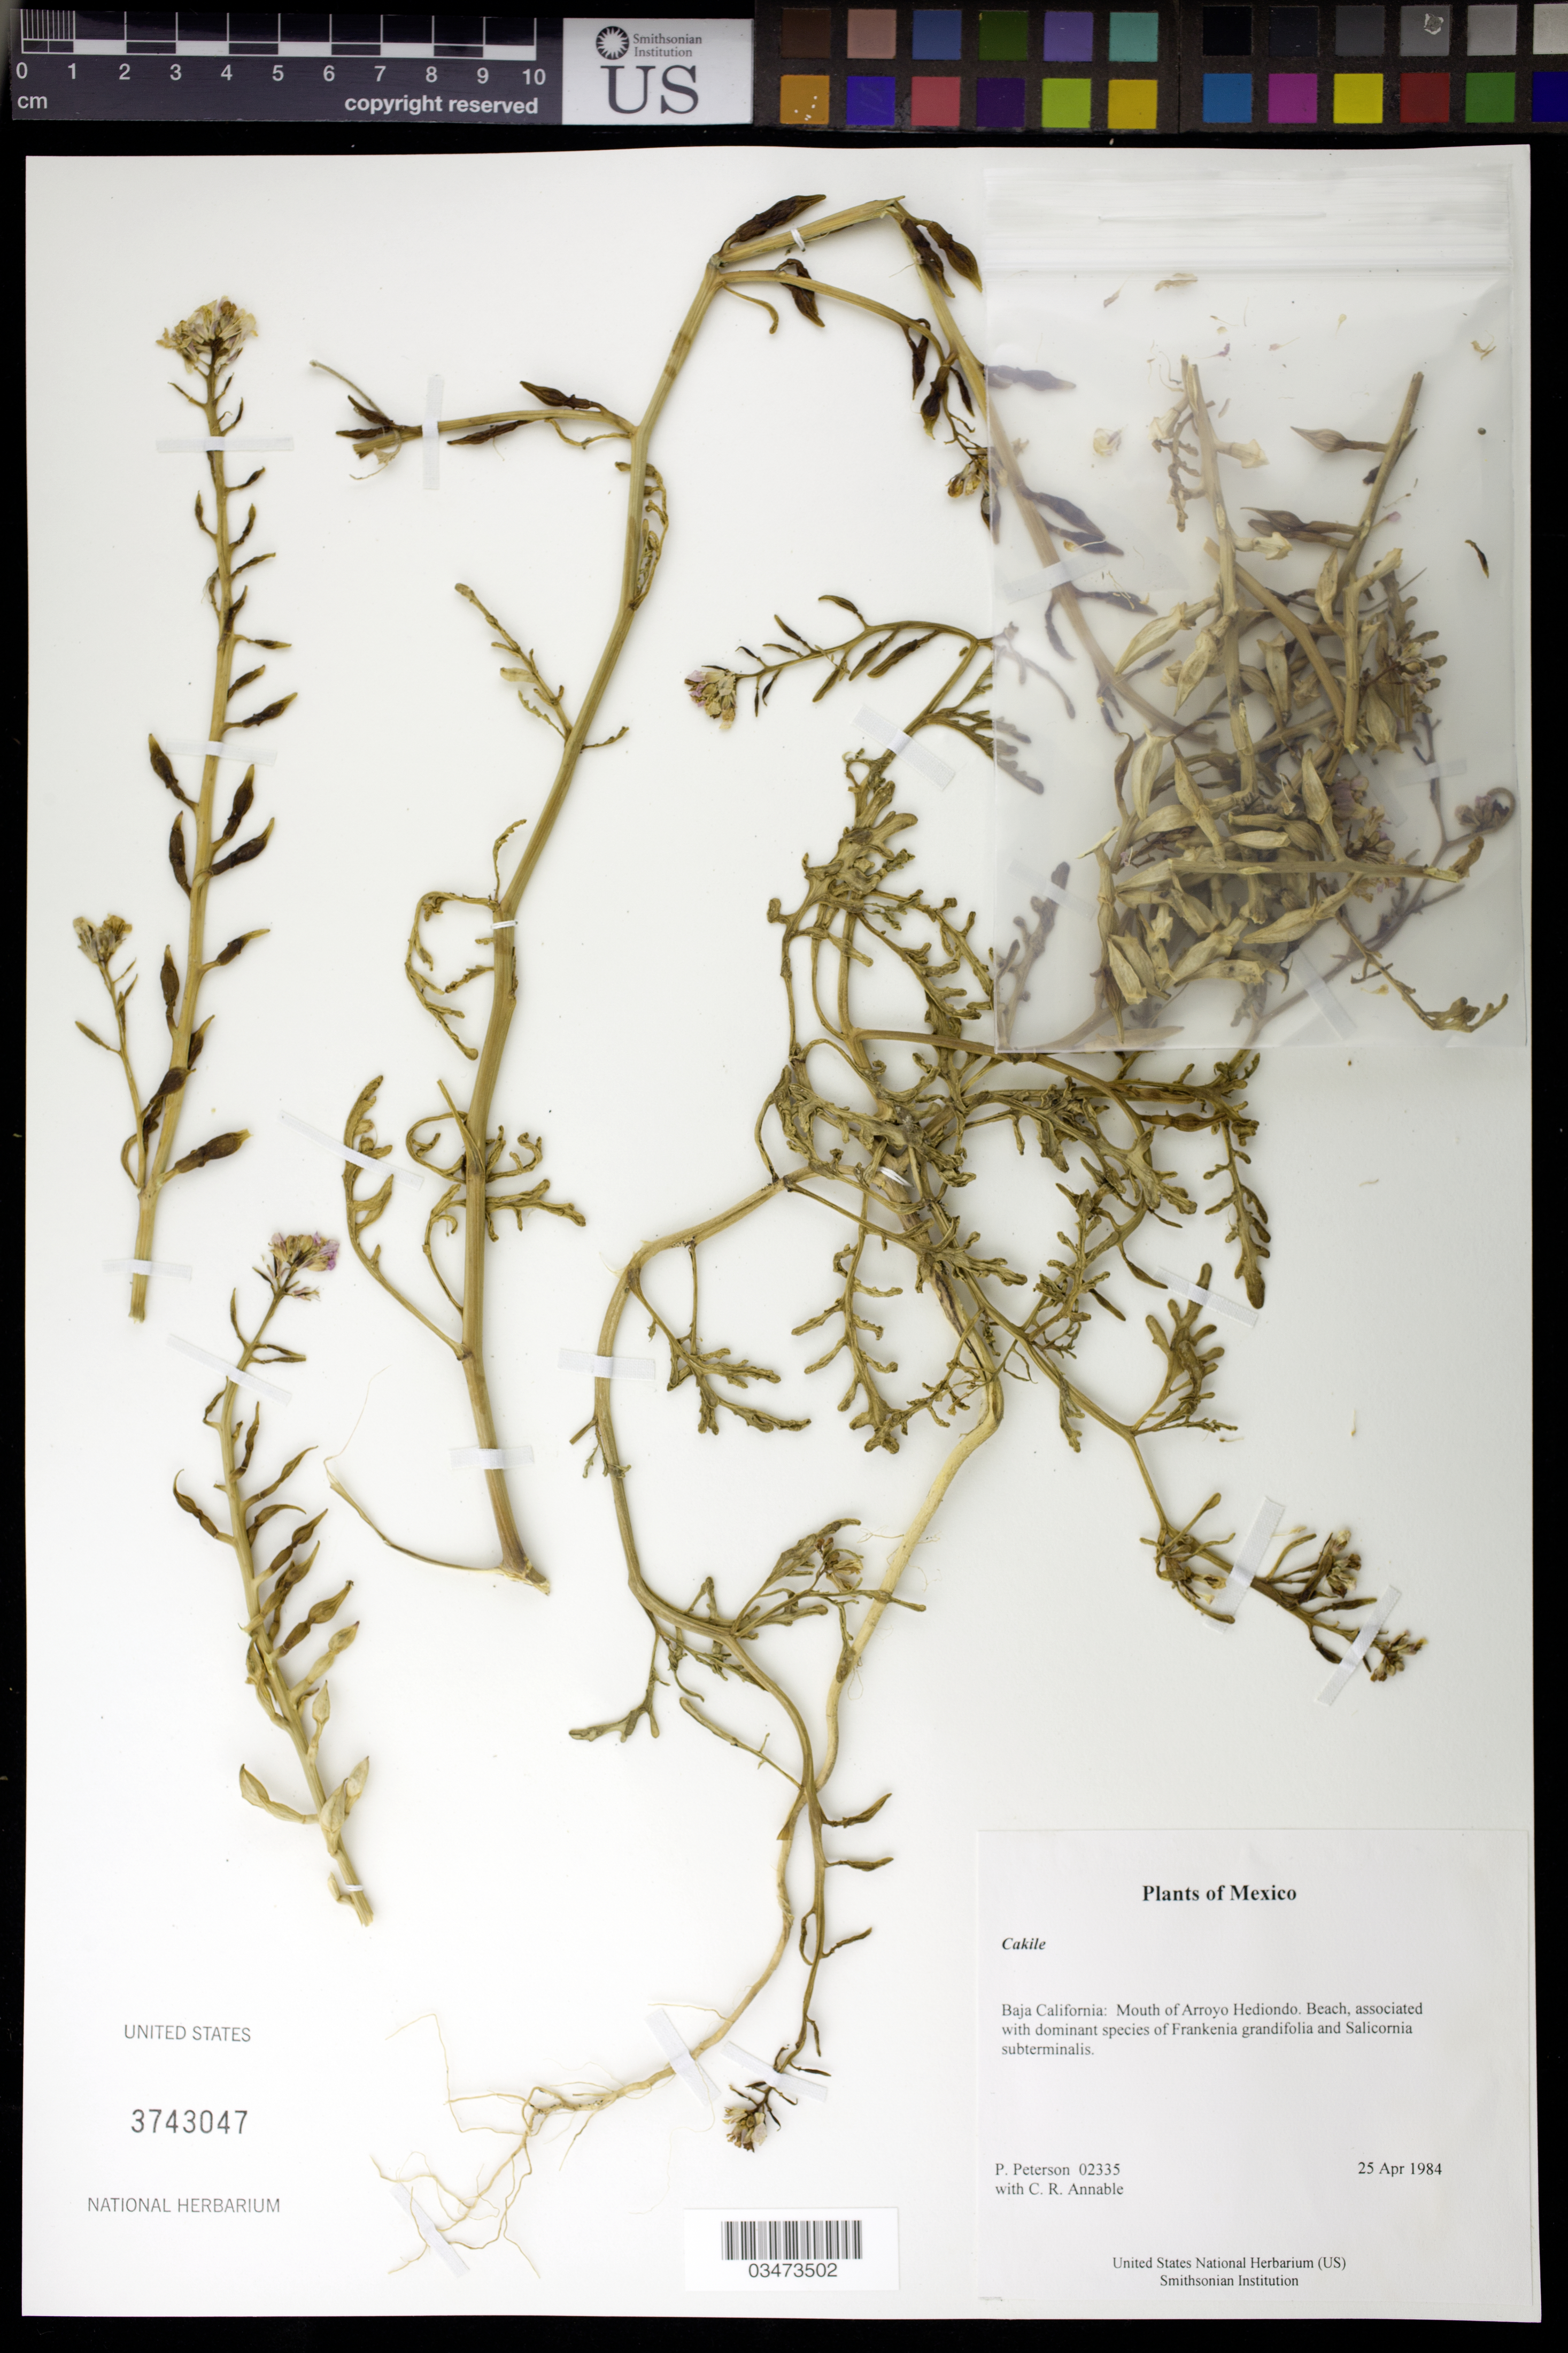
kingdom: Plantae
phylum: Tracheophyta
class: Magnoliopsida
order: Brassicales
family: Brassicaceae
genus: Cakile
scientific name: Cakile sp.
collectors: P. M. Peterson & C. R. Annable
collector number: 02335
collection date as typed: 25 Apr 1984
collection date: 1984-04-25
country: Mexico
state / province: Baja California Norte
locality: Mouth of Arroyo Hediondo.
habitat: Beach, associated with dominant species of Frankenia grandifolia and Salicornia subterminalis.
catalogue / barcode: US 3743047